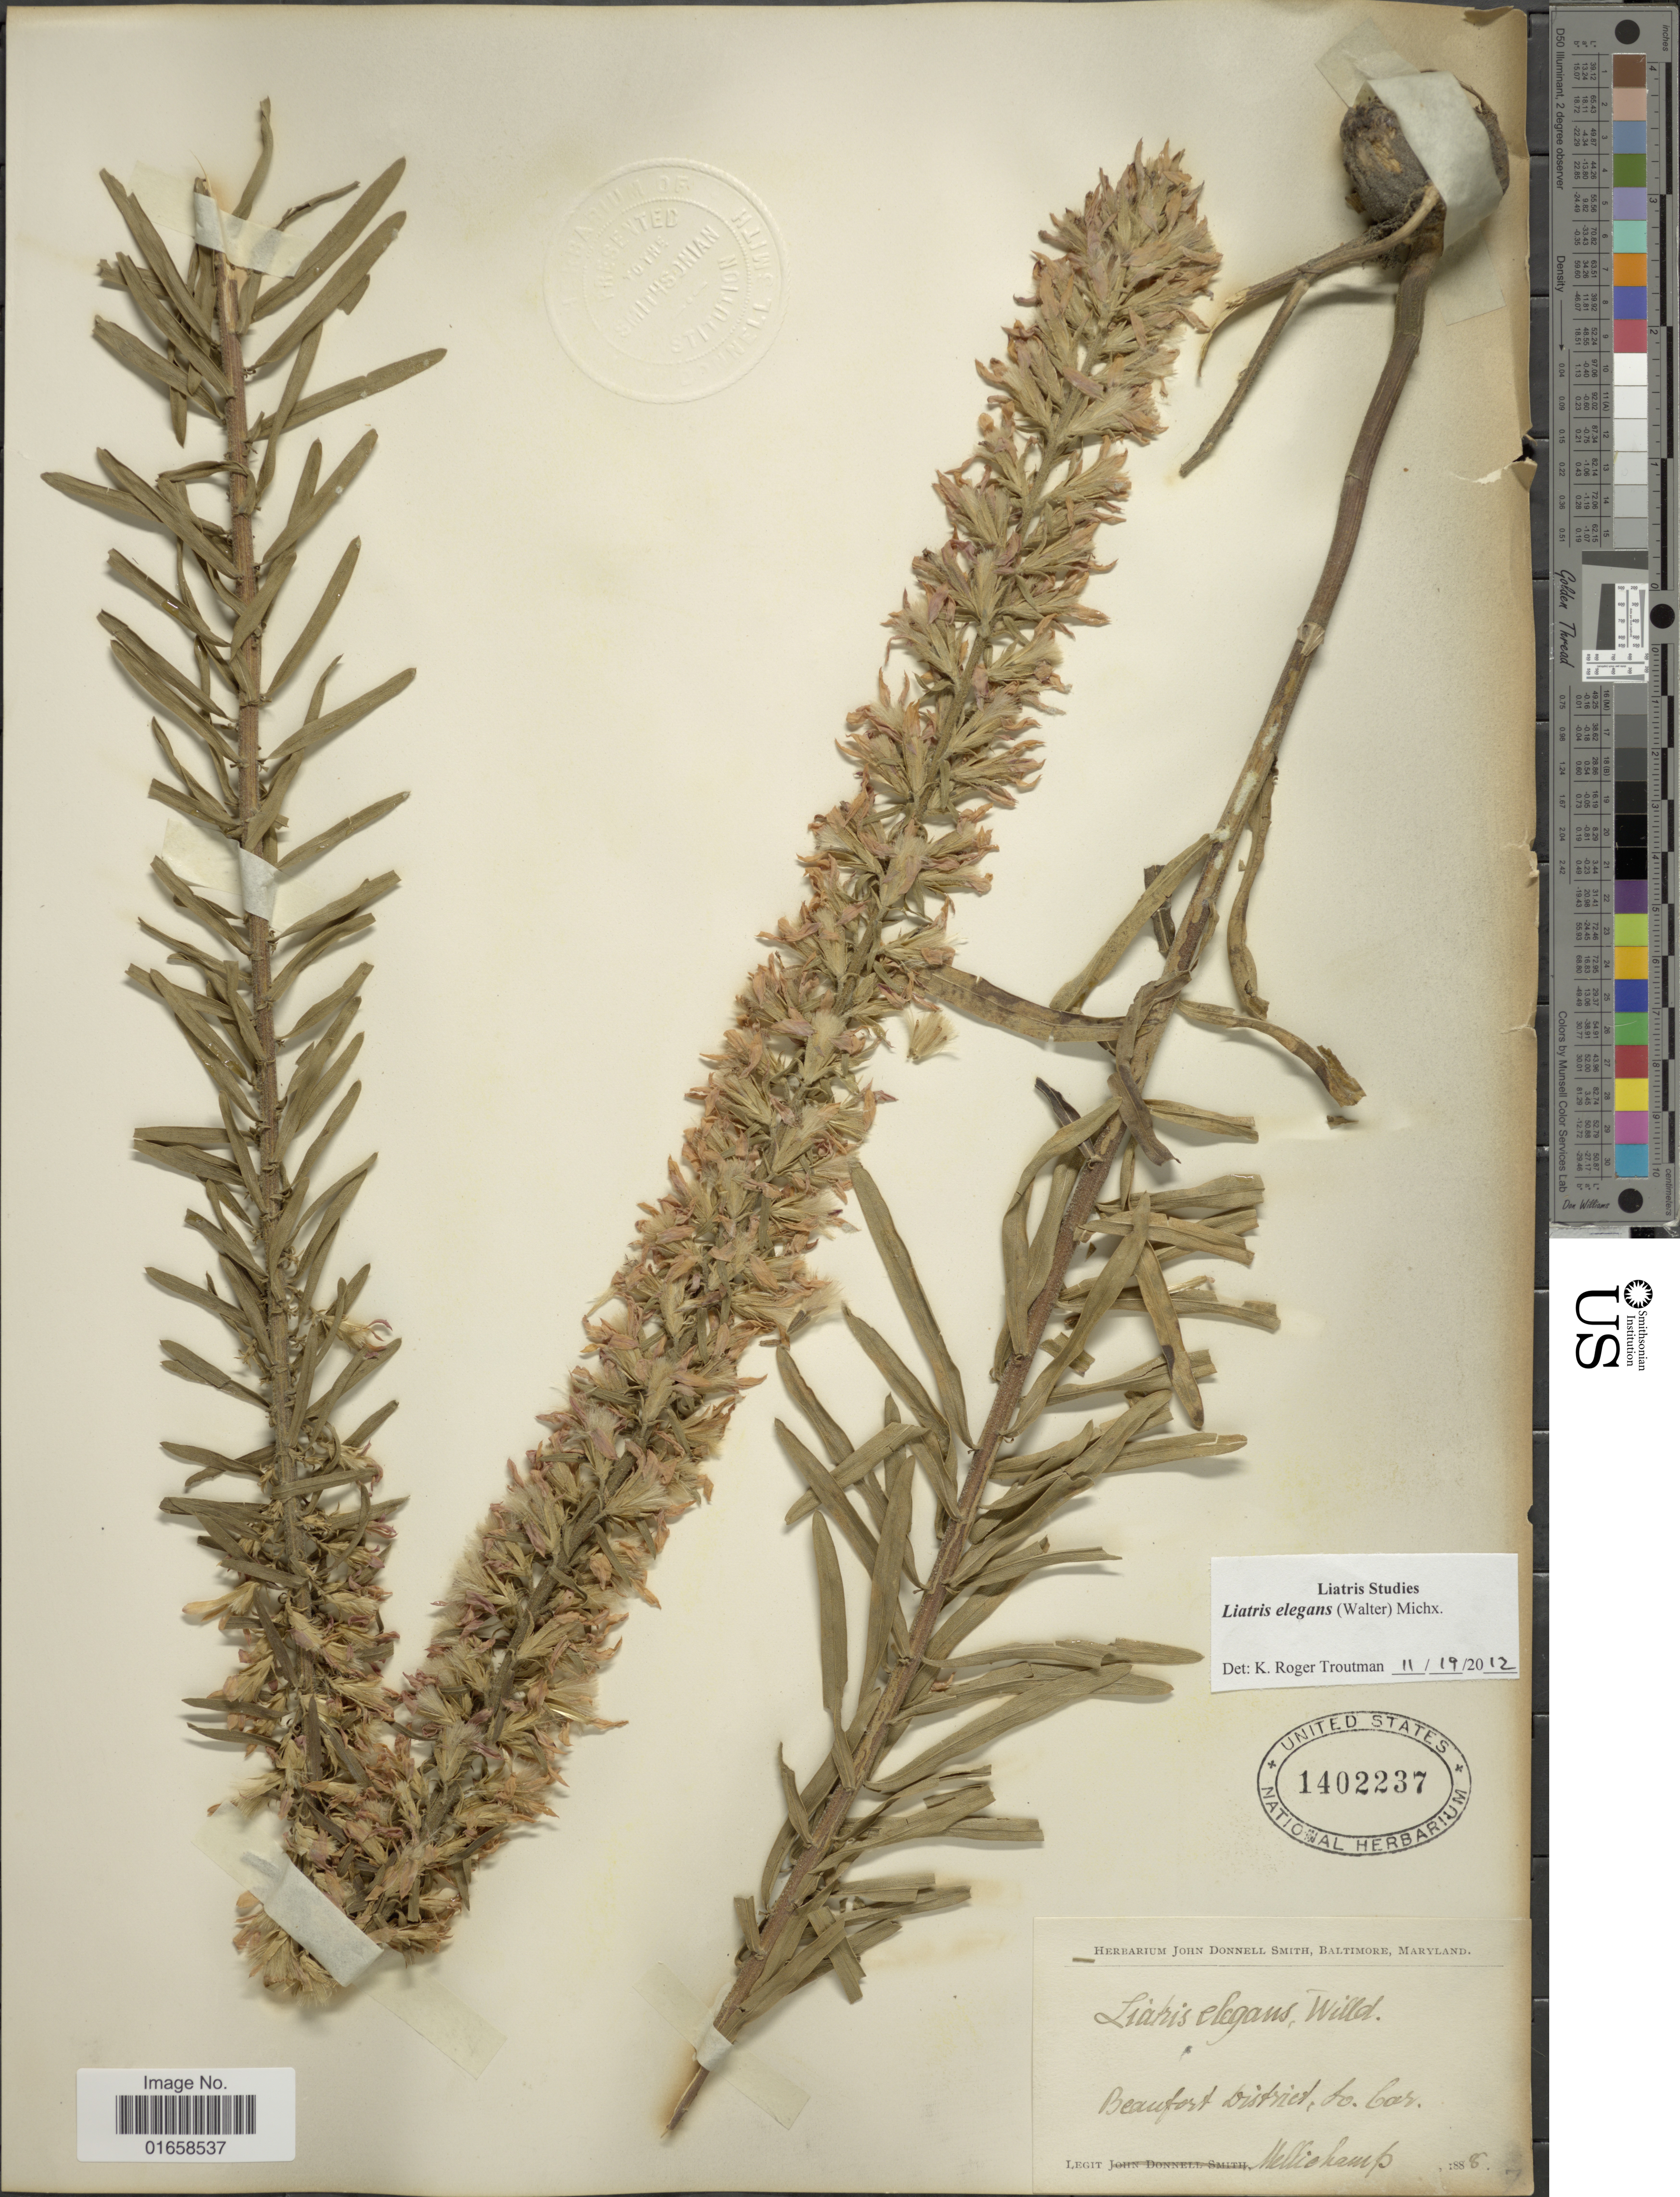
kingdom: Plantae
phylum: Tracheophyta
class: Magnoliopsida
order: Asterales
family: Asteraceae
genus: Liatris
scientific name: Liatris elegans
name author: (Walter) Michx.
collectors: -. Mellichamp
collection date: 1888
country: United States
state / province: South Carolina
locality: Beauford District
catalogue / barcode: US 1402237